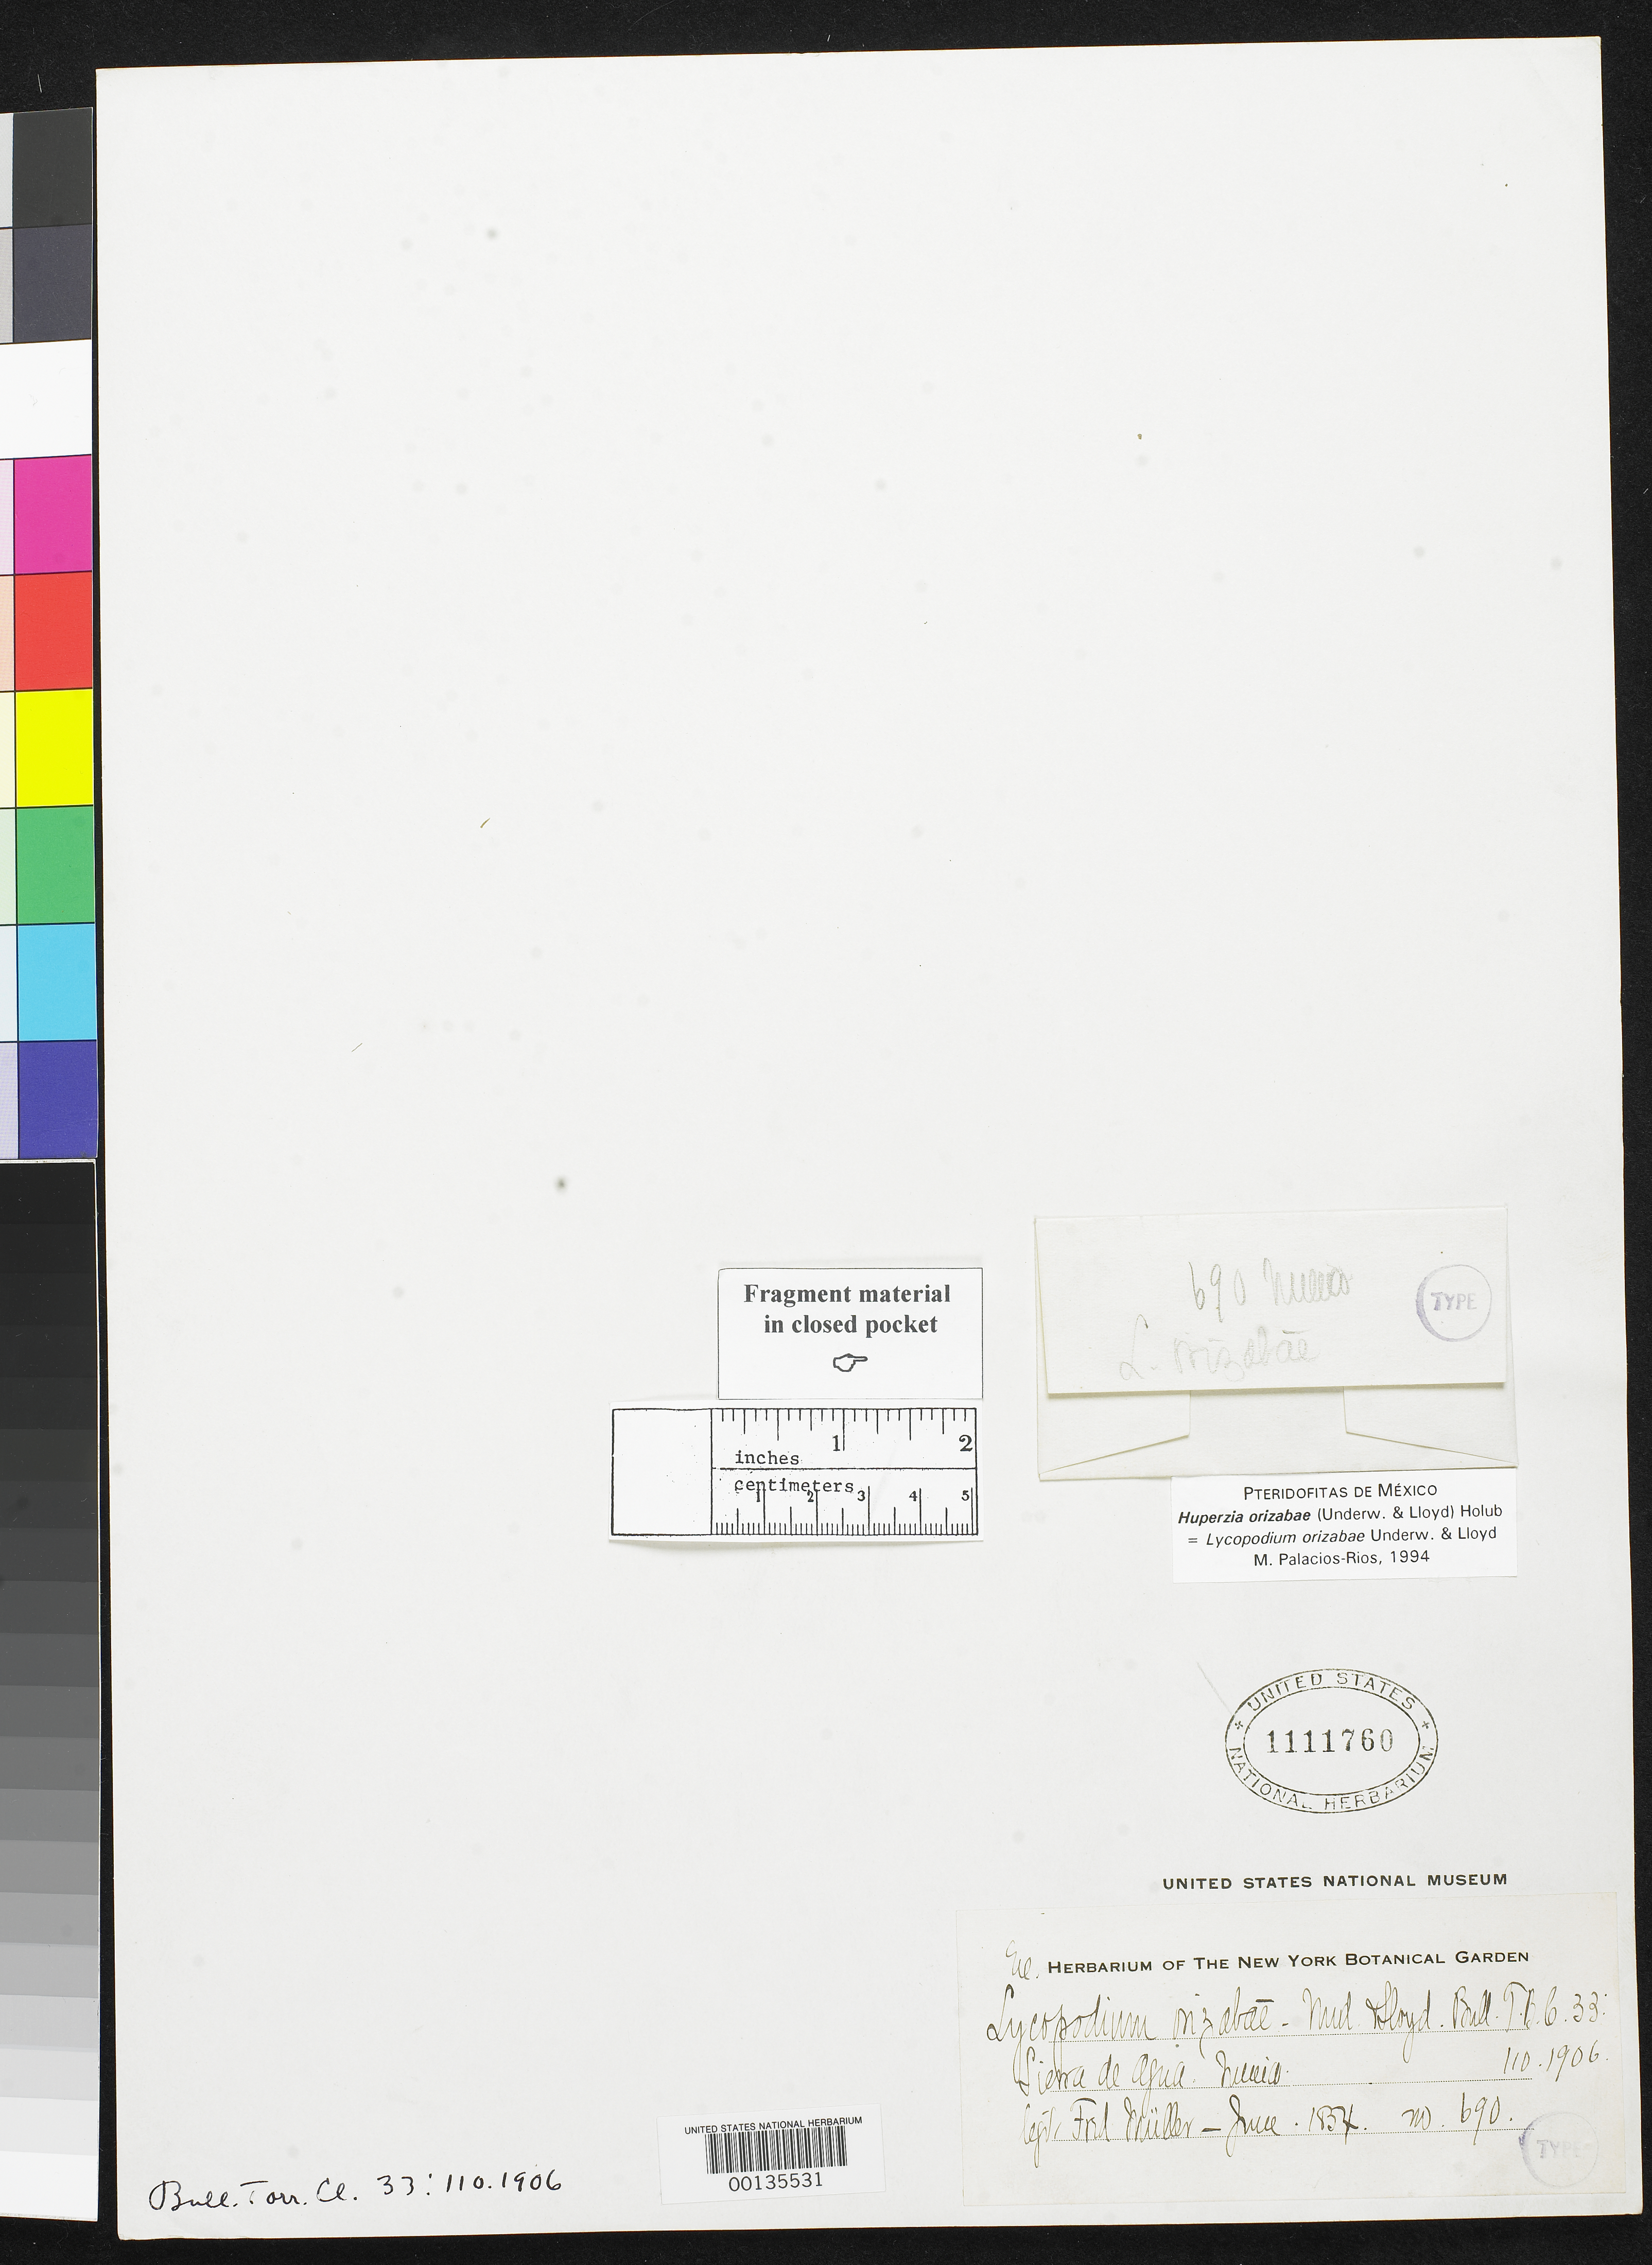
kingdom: Plantae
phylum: Tracheophyta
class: Lycopodiopsida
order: Lycopodiales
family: Lycopodiaceae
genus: Lycopodium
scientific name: Lycopodium orizabae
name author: Underw. & F.E. Lloyd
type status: Type Fragment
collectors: F. Mueller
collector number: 690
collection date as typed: Jun 1854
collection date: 1854-06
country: Mexico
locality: E of Monserrat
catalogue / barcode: US 1111760